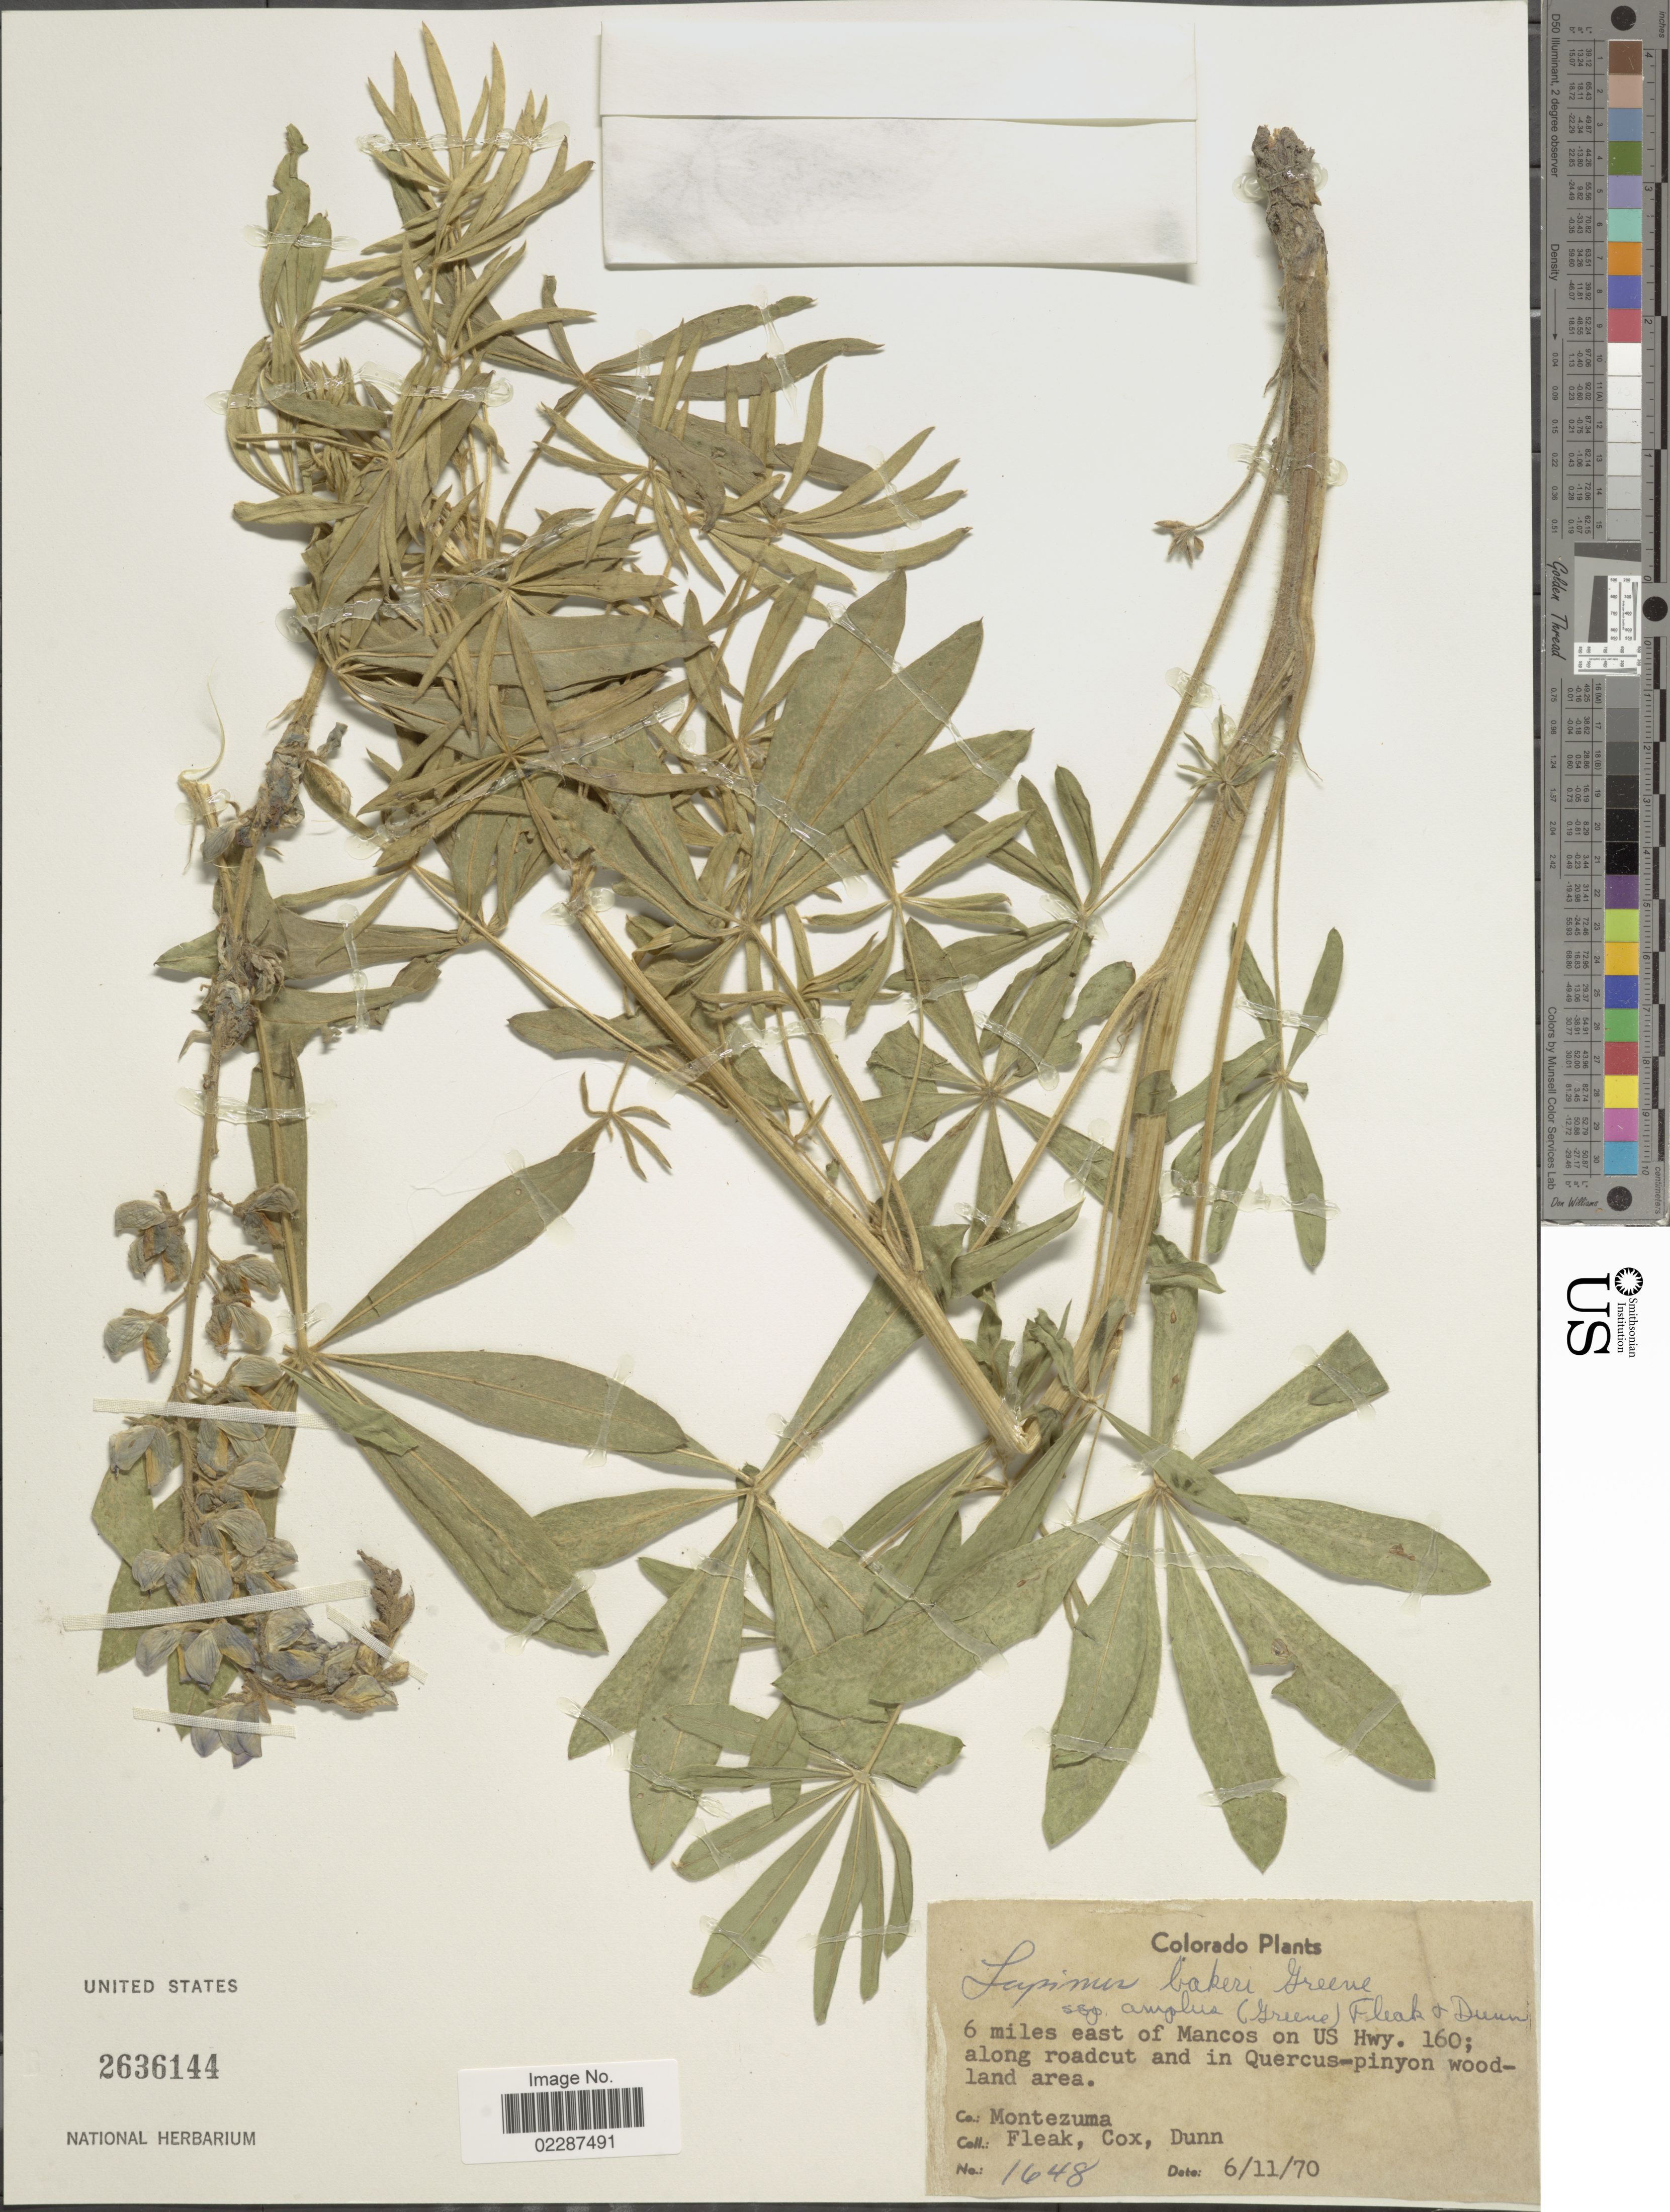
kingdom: Plantae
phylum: Tracheophyta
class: Magnoliopsida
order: Fabales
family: Fabaceae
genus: Lupinus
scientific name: Lupinus sericeus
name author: Pursh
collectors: L. Fleak, -. Cox & Dunn, --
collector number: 1648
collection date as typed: Transcribed d/m/y: 11/6/70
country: United States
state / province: Colorado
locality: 6 miles east of Mancos on US Hwy. 160;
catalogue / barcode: US 2636144